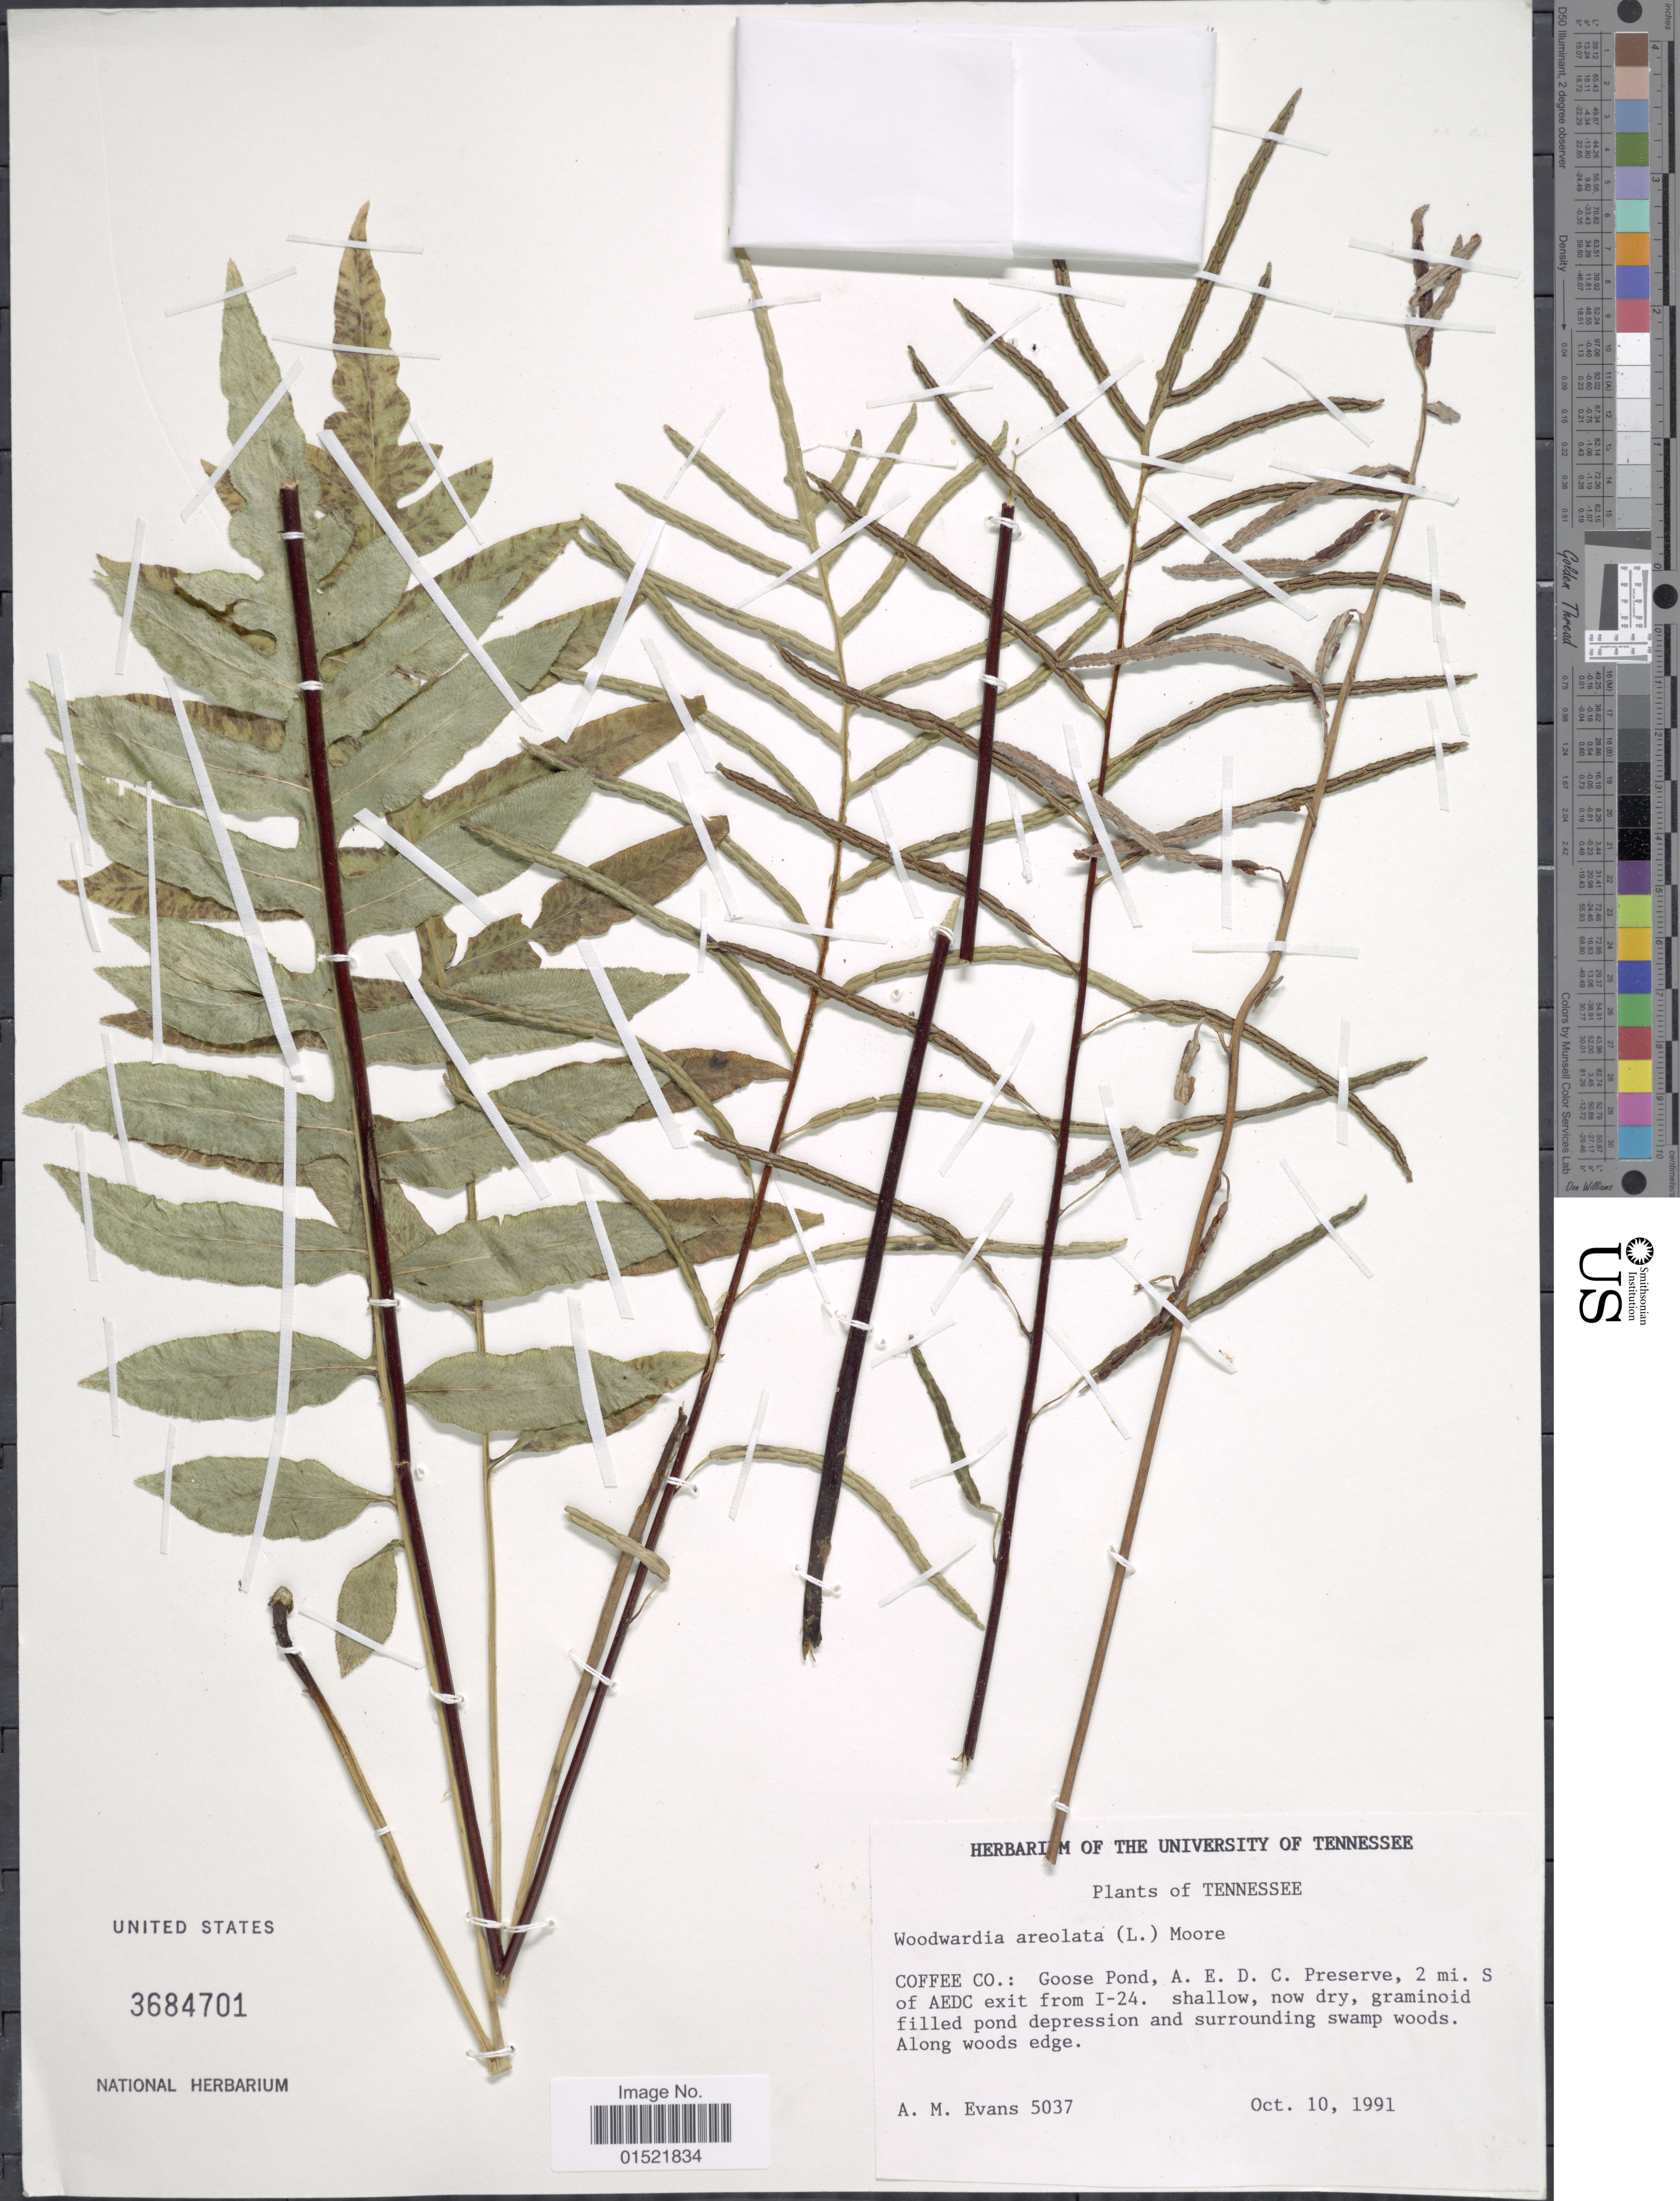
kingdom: Plantae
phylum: Tracheophyta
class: Polypodiopsida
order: Polypodiales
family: Blechnaceae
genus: Woodwardia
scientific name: Woodwardia areolata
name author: (L.) T. Moore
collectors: A. M. Evans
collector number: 5037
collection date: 1991-10-10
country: United States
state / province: Tennessee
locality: Coffee Co.; Goose pond, A. E. D. C. Preserve, 2 mi. S. of AEDC exit from I-24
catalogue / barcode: US 3684701